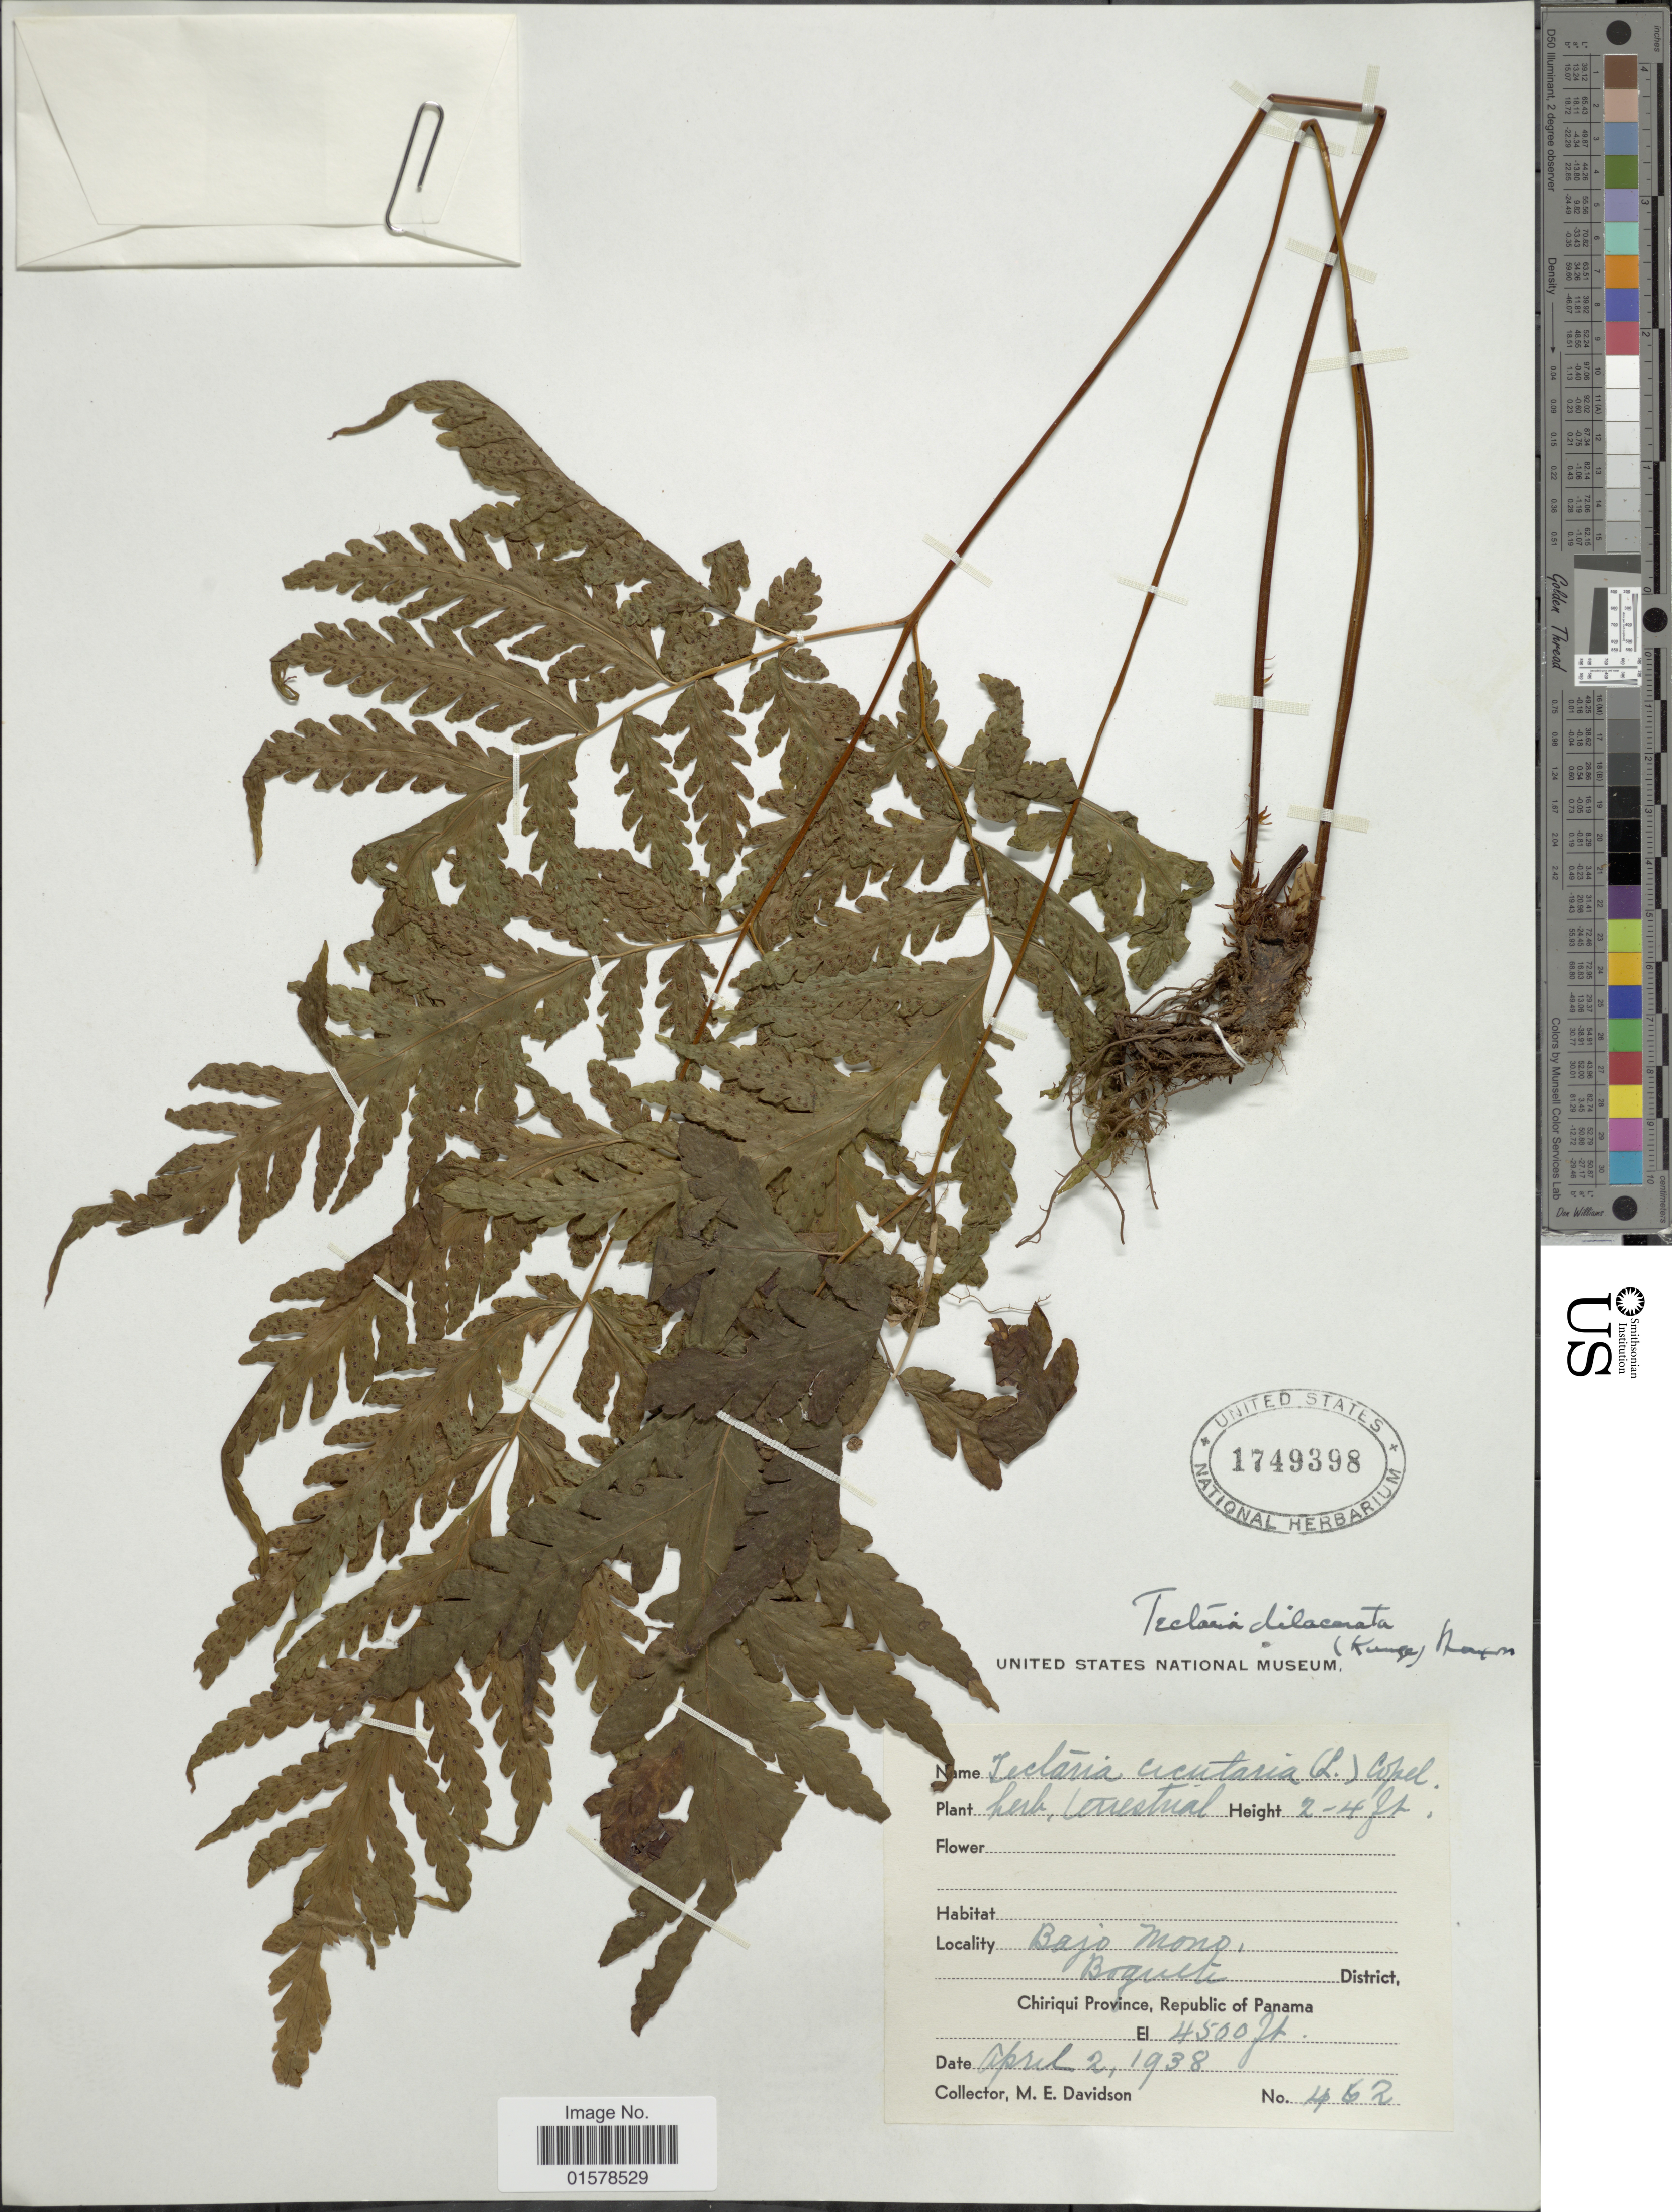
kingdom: Plantae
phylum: Tracheophyta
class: Polypodiopsida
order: Polypodiales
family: Tectariaceae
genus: Tectaria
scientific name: Tectaria mexicana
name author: (Fée) C.V. Morton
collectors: M. E. Davidson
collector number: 462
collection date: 1938-04-02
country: Panama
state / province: Chiriqui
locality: Bajo Mono, Boquet District. CHiriqui Province, Republic of Panama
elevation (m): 1372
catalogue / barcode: US 1749398